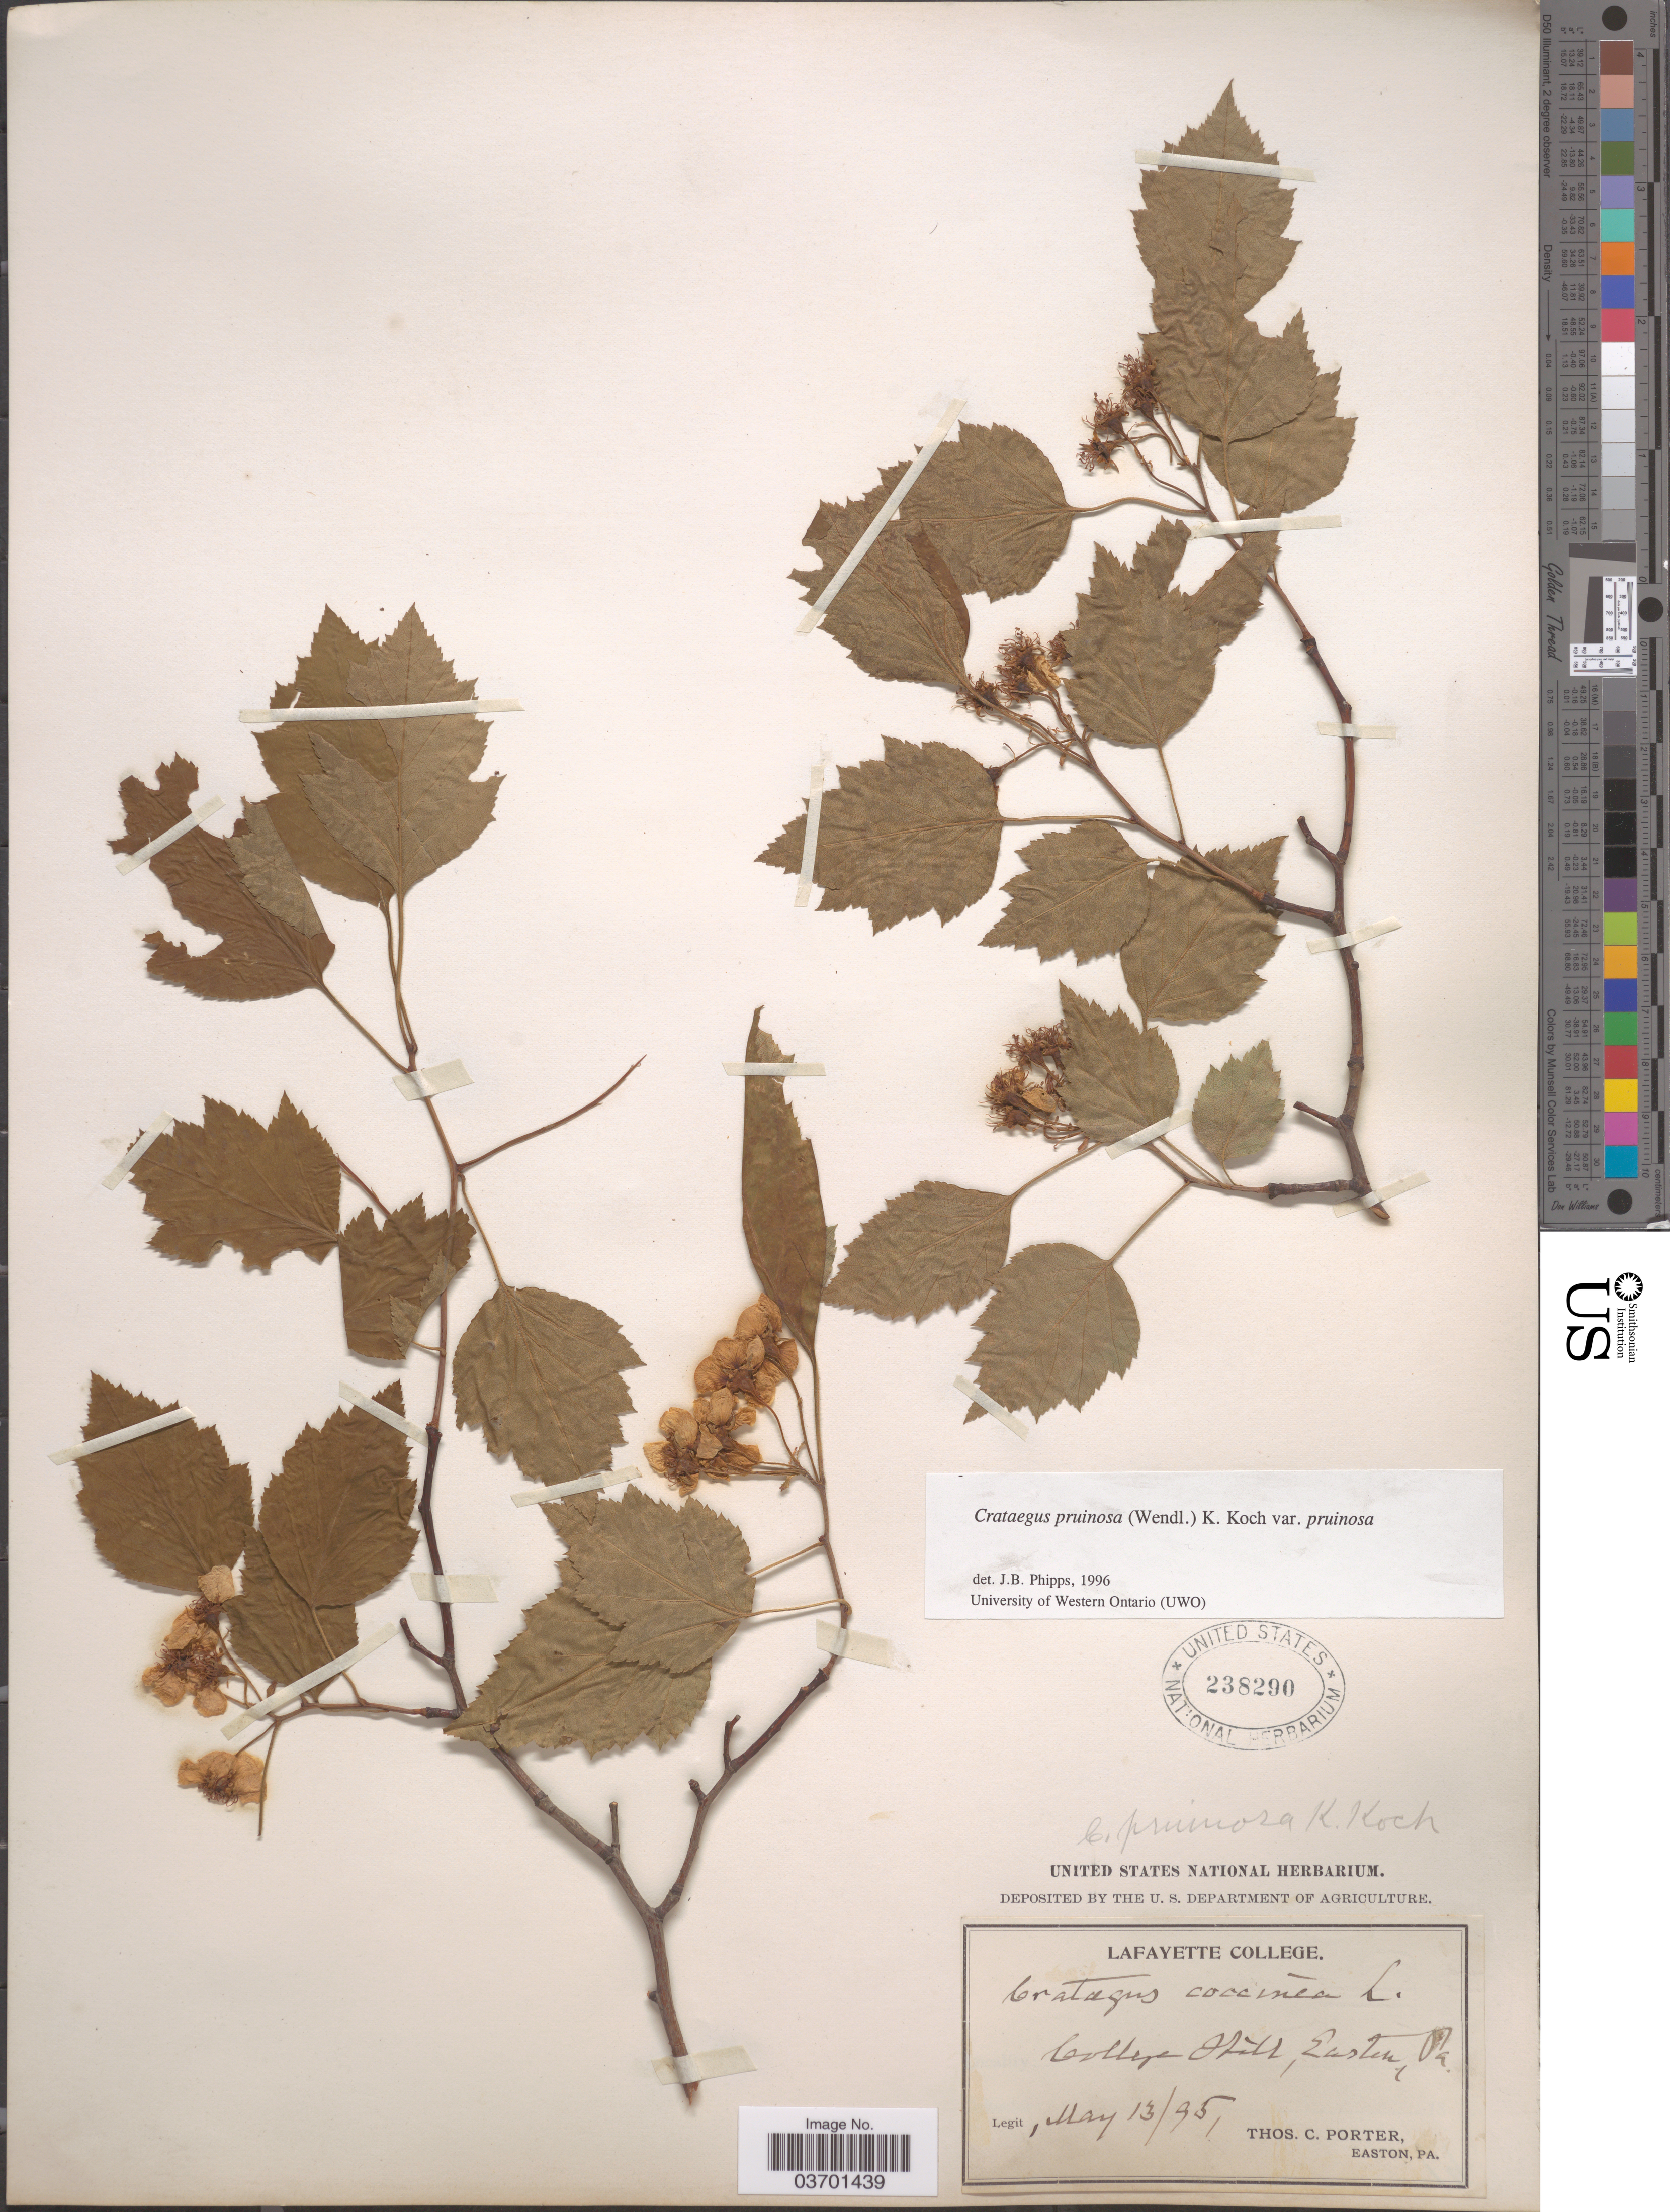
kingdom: Plantae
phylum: Tracheophyta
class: Magnoliopsida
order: Rosales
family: Rosaceae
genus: Crataegus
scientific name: Crataegus pruinosa var. pruinosa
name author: (H.L. Wendl.) K. Koch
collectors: T. Porter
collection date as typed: Transcribed d/m/y: 13/5/95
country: United States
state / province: Pennsylvania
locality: College Hill, Easton.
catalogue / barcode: US 238290